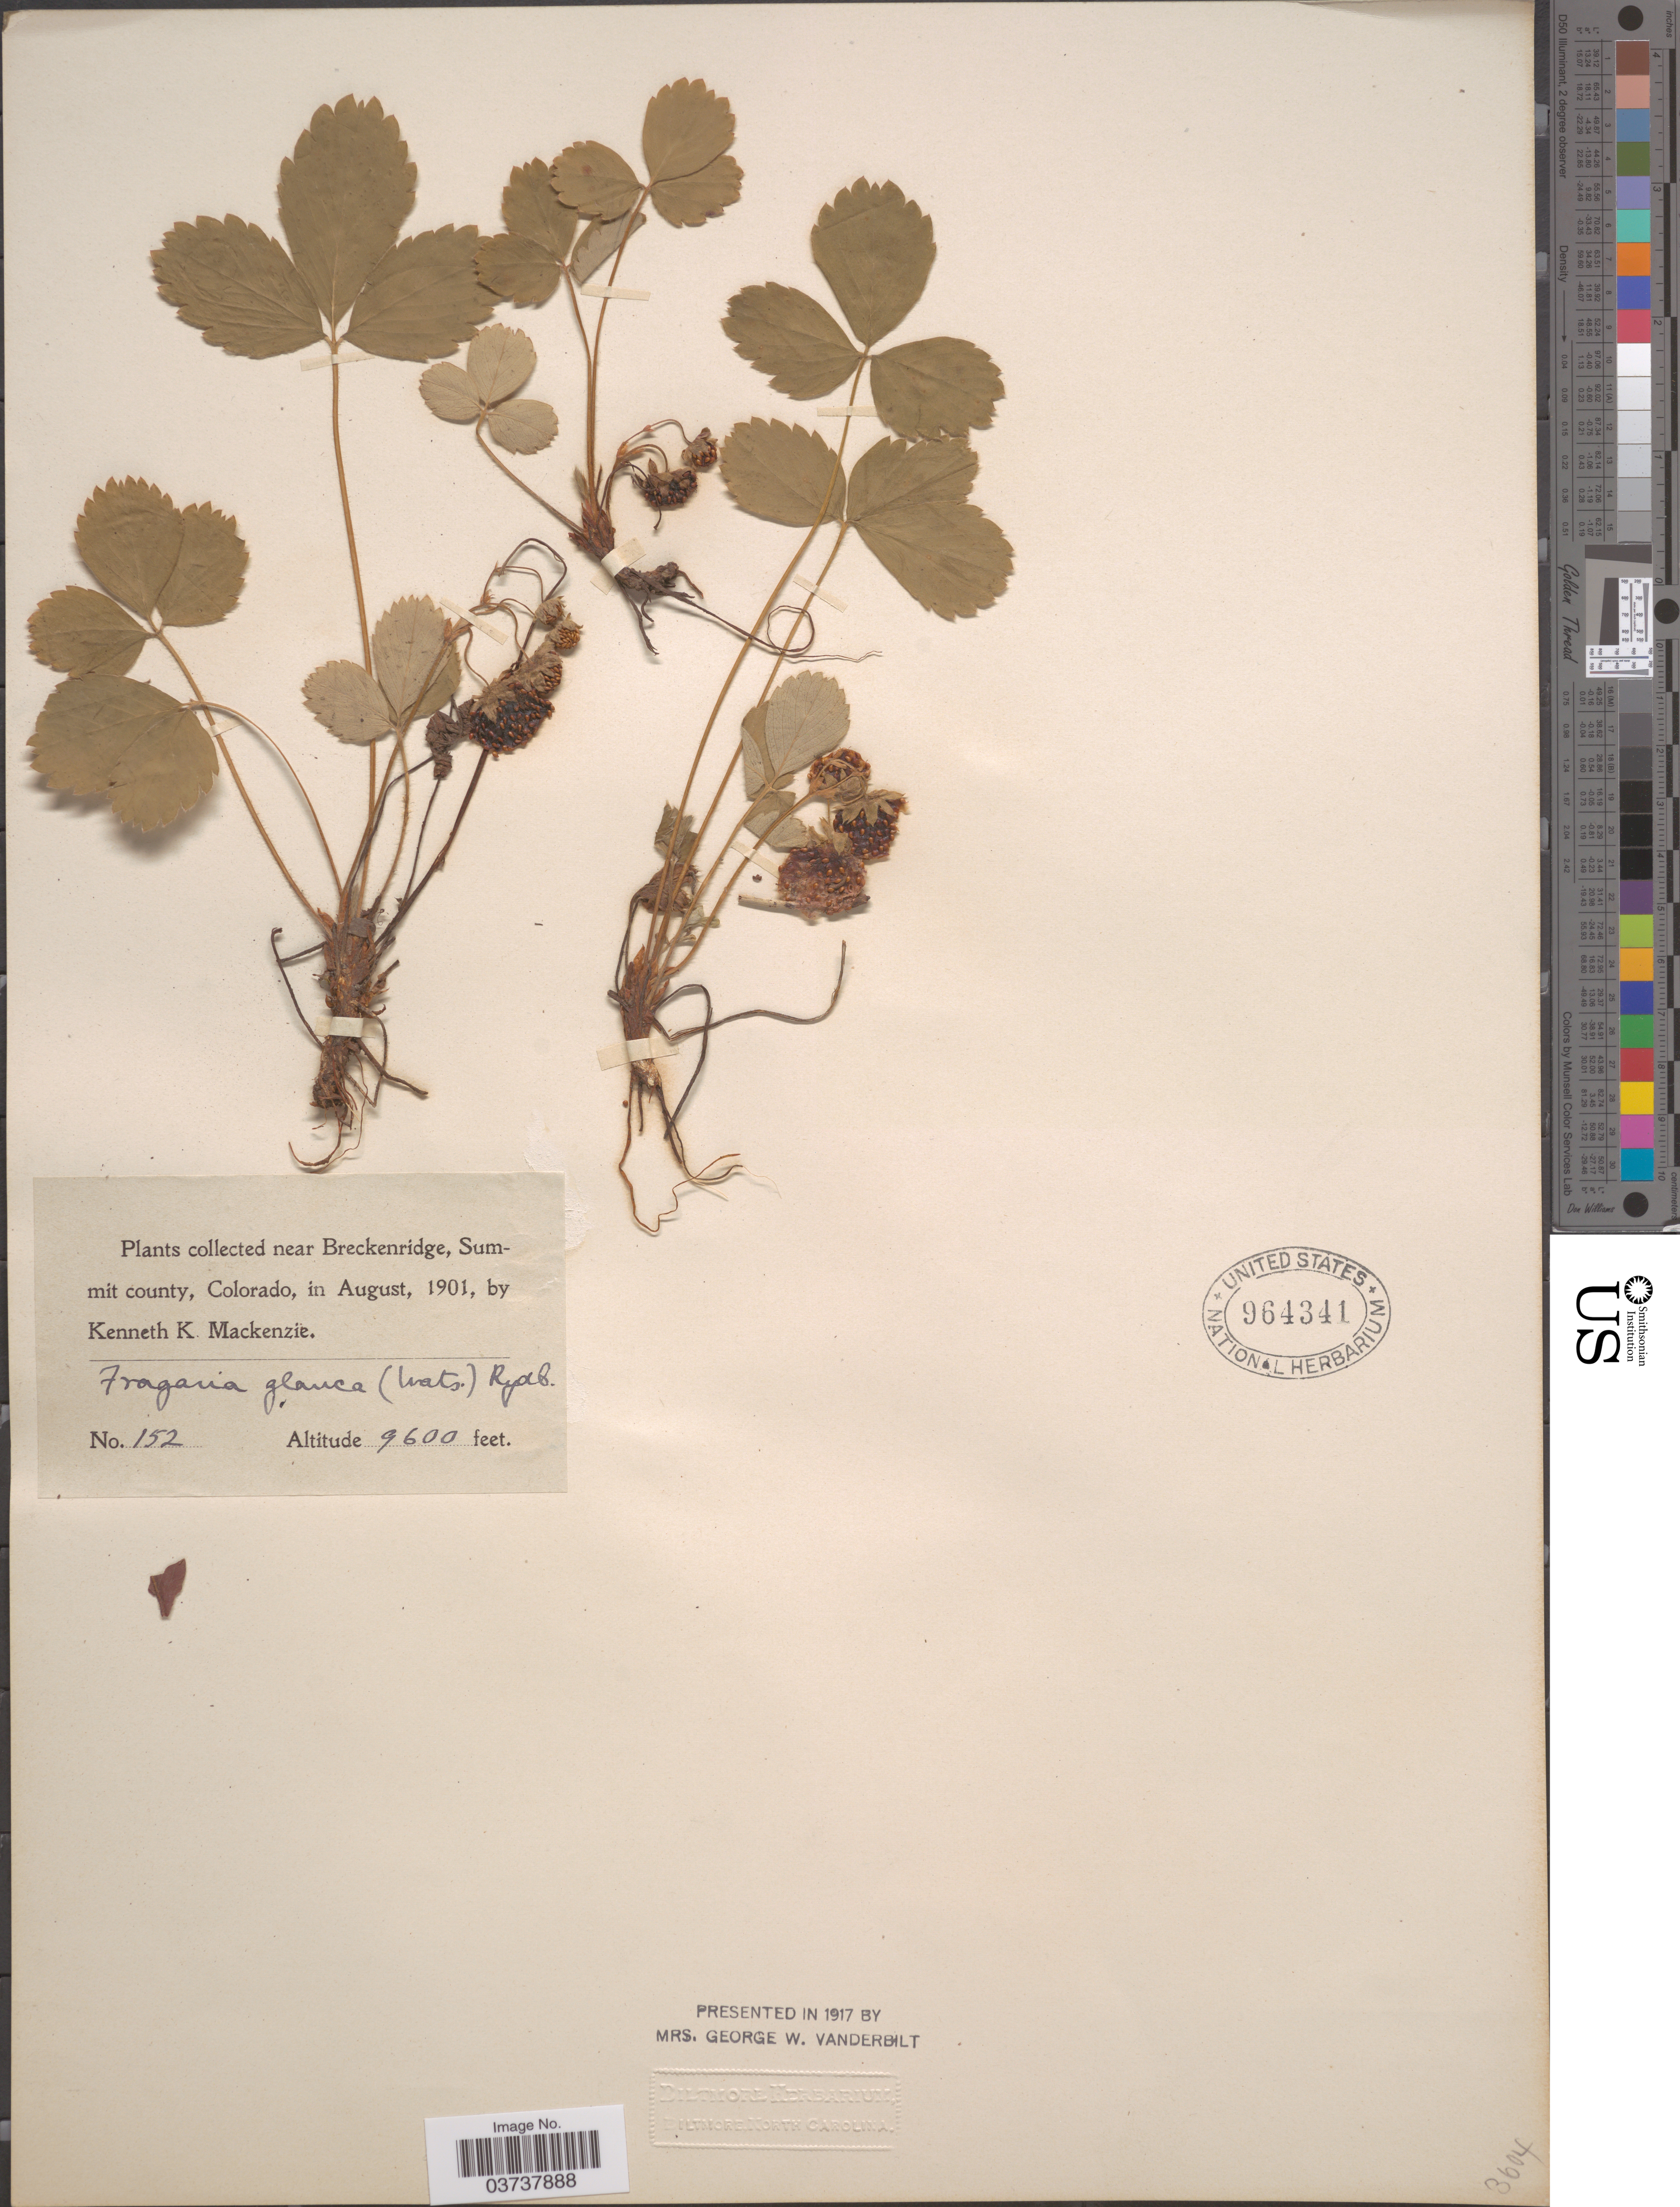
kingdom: Plantae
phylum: Tracheophyta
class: Magnoliopsida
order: Rosales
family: Rosaceae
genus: Fragaria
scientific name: Fragaria virginiana subsp. glauca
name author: (S. Watson) Staudt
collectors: K. K. Mackenzie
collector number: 152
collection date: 1901-08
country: United States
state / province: Colorado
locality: Near Breckenridge, Summit county.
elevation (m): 2926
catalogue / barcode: US 964341